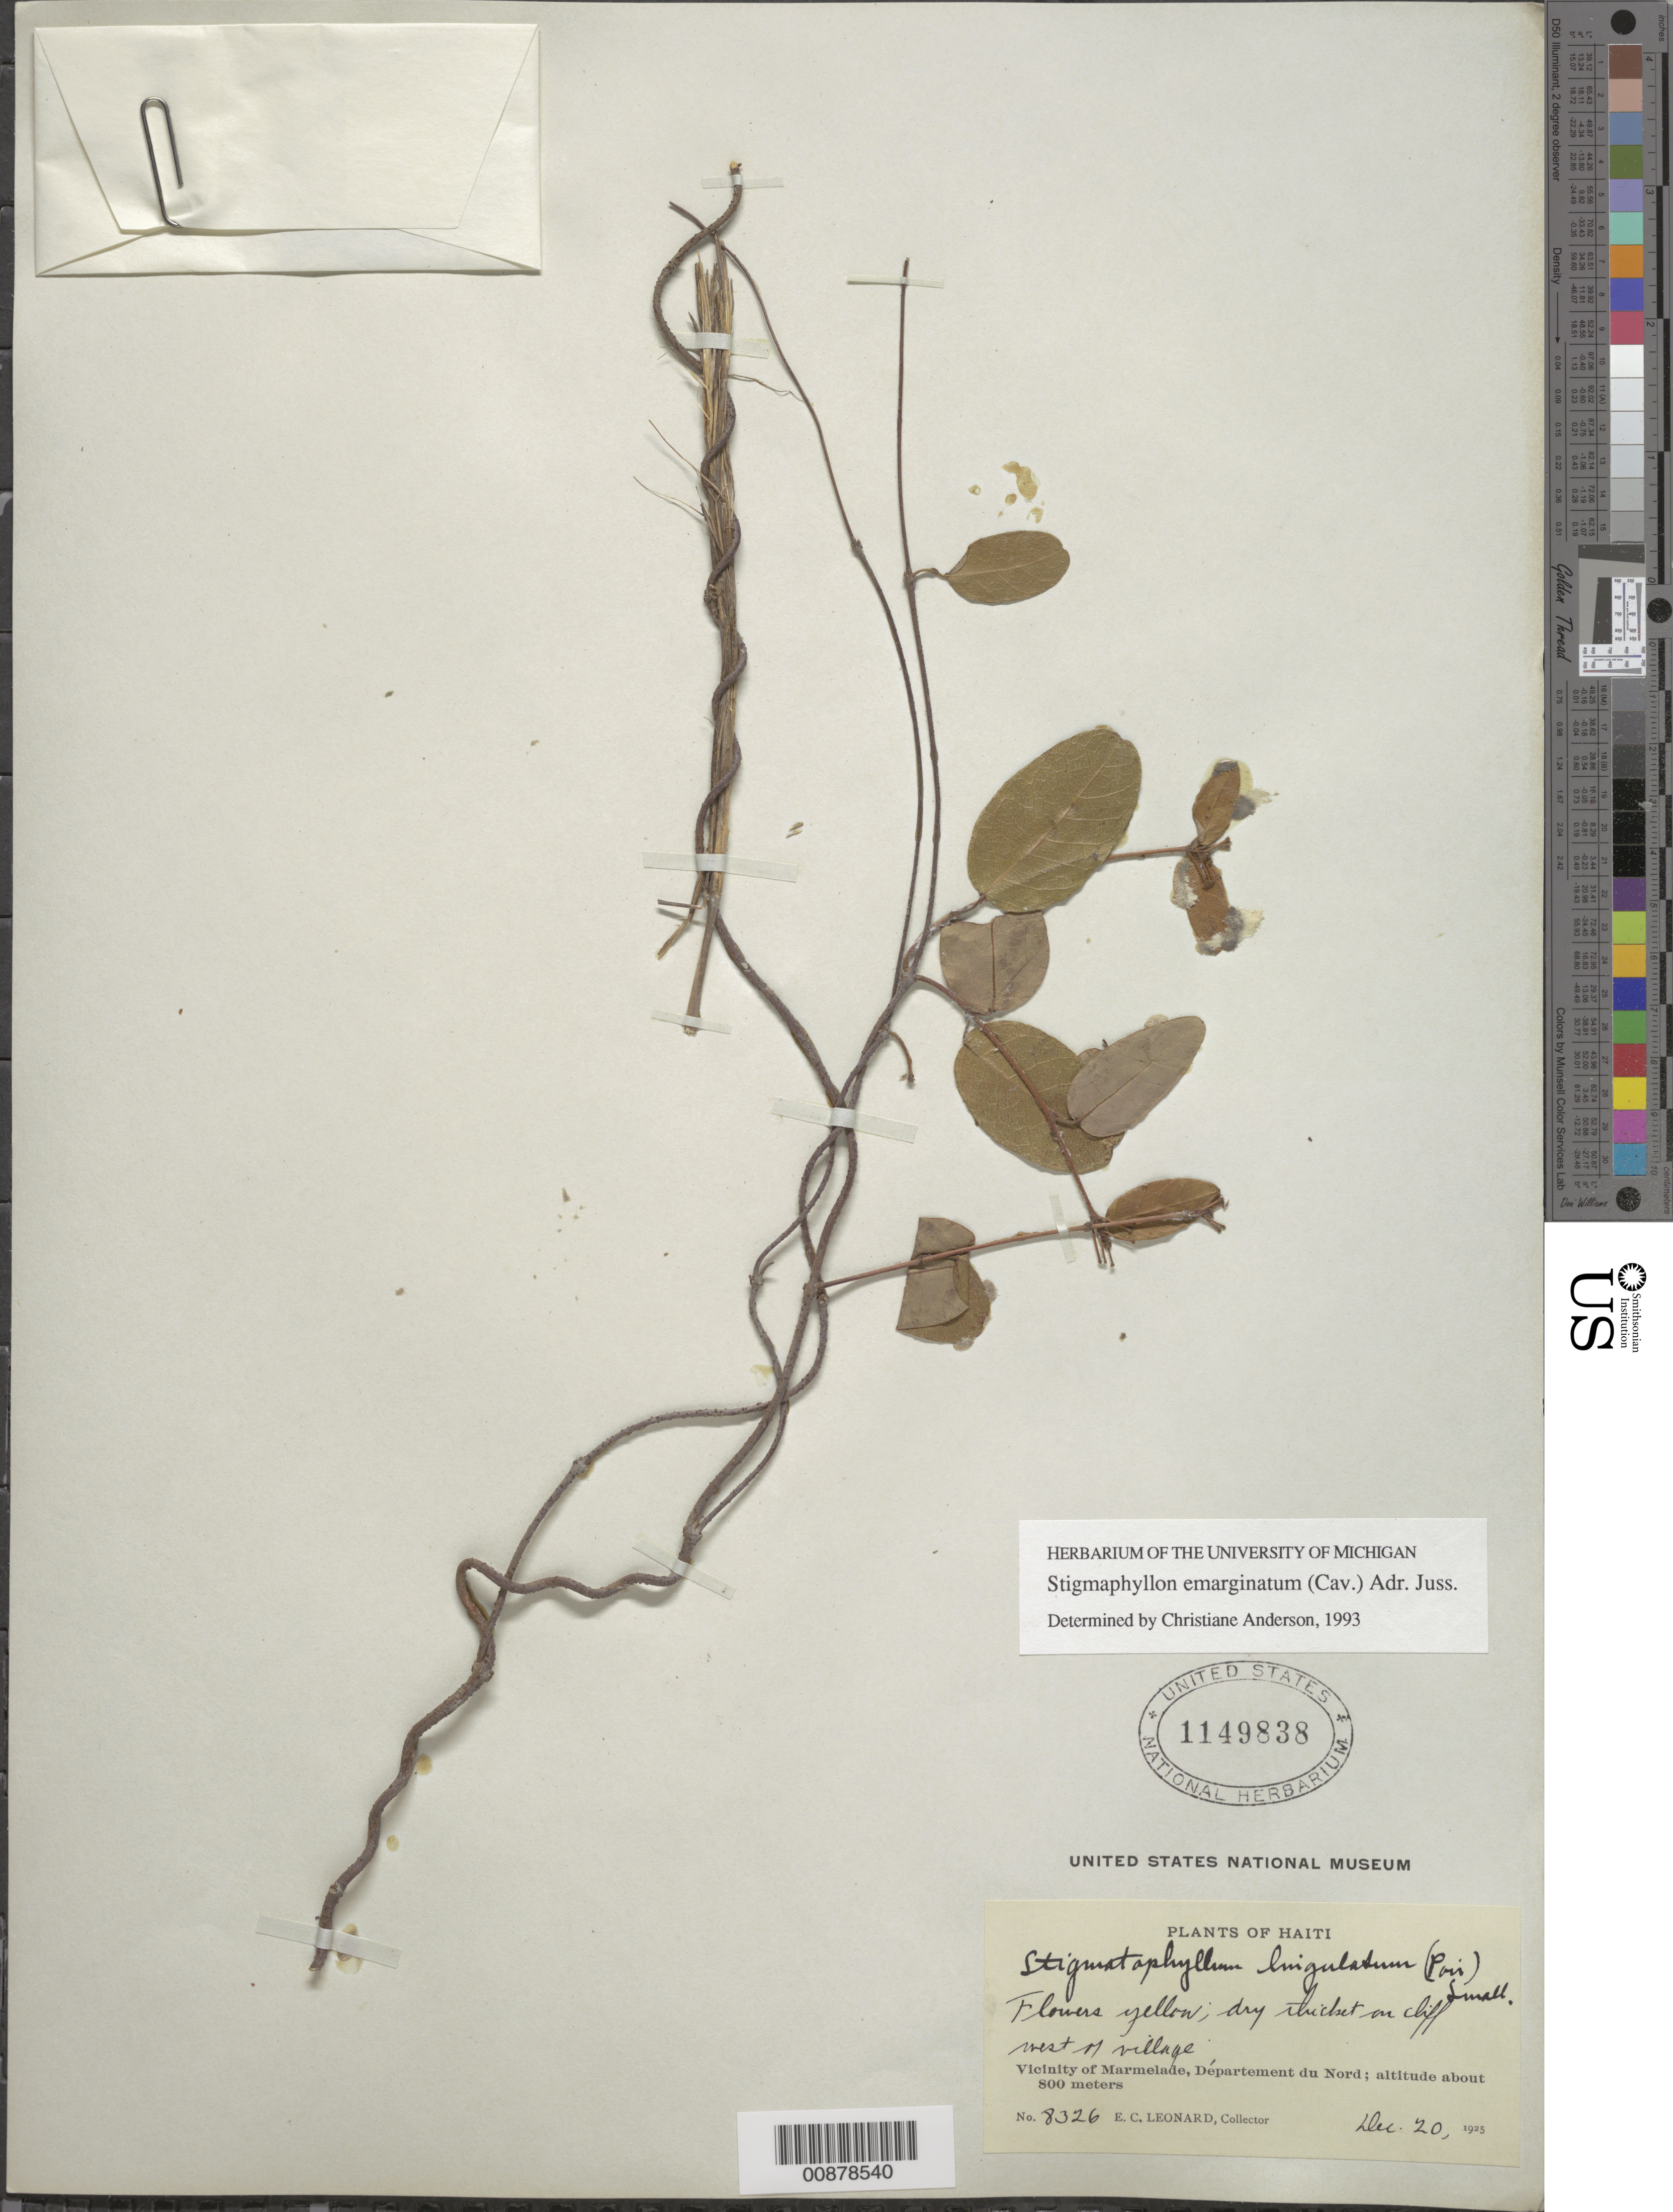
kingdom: Plantae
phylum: Tracheophyta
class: Magnoliopsida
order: Malpighiales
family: Malpighiaceae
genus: Stigmaphyllon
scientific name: Stigmaphyllon emarginatum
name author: (Cav.) A. Juss.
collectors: E. C. Leonard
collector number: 8326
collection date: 1925-12-23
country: Haiti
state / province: Nord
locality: West of village. Vicinity of Marmelade, Département du Nord.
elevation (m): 800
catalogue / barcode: US 1149838